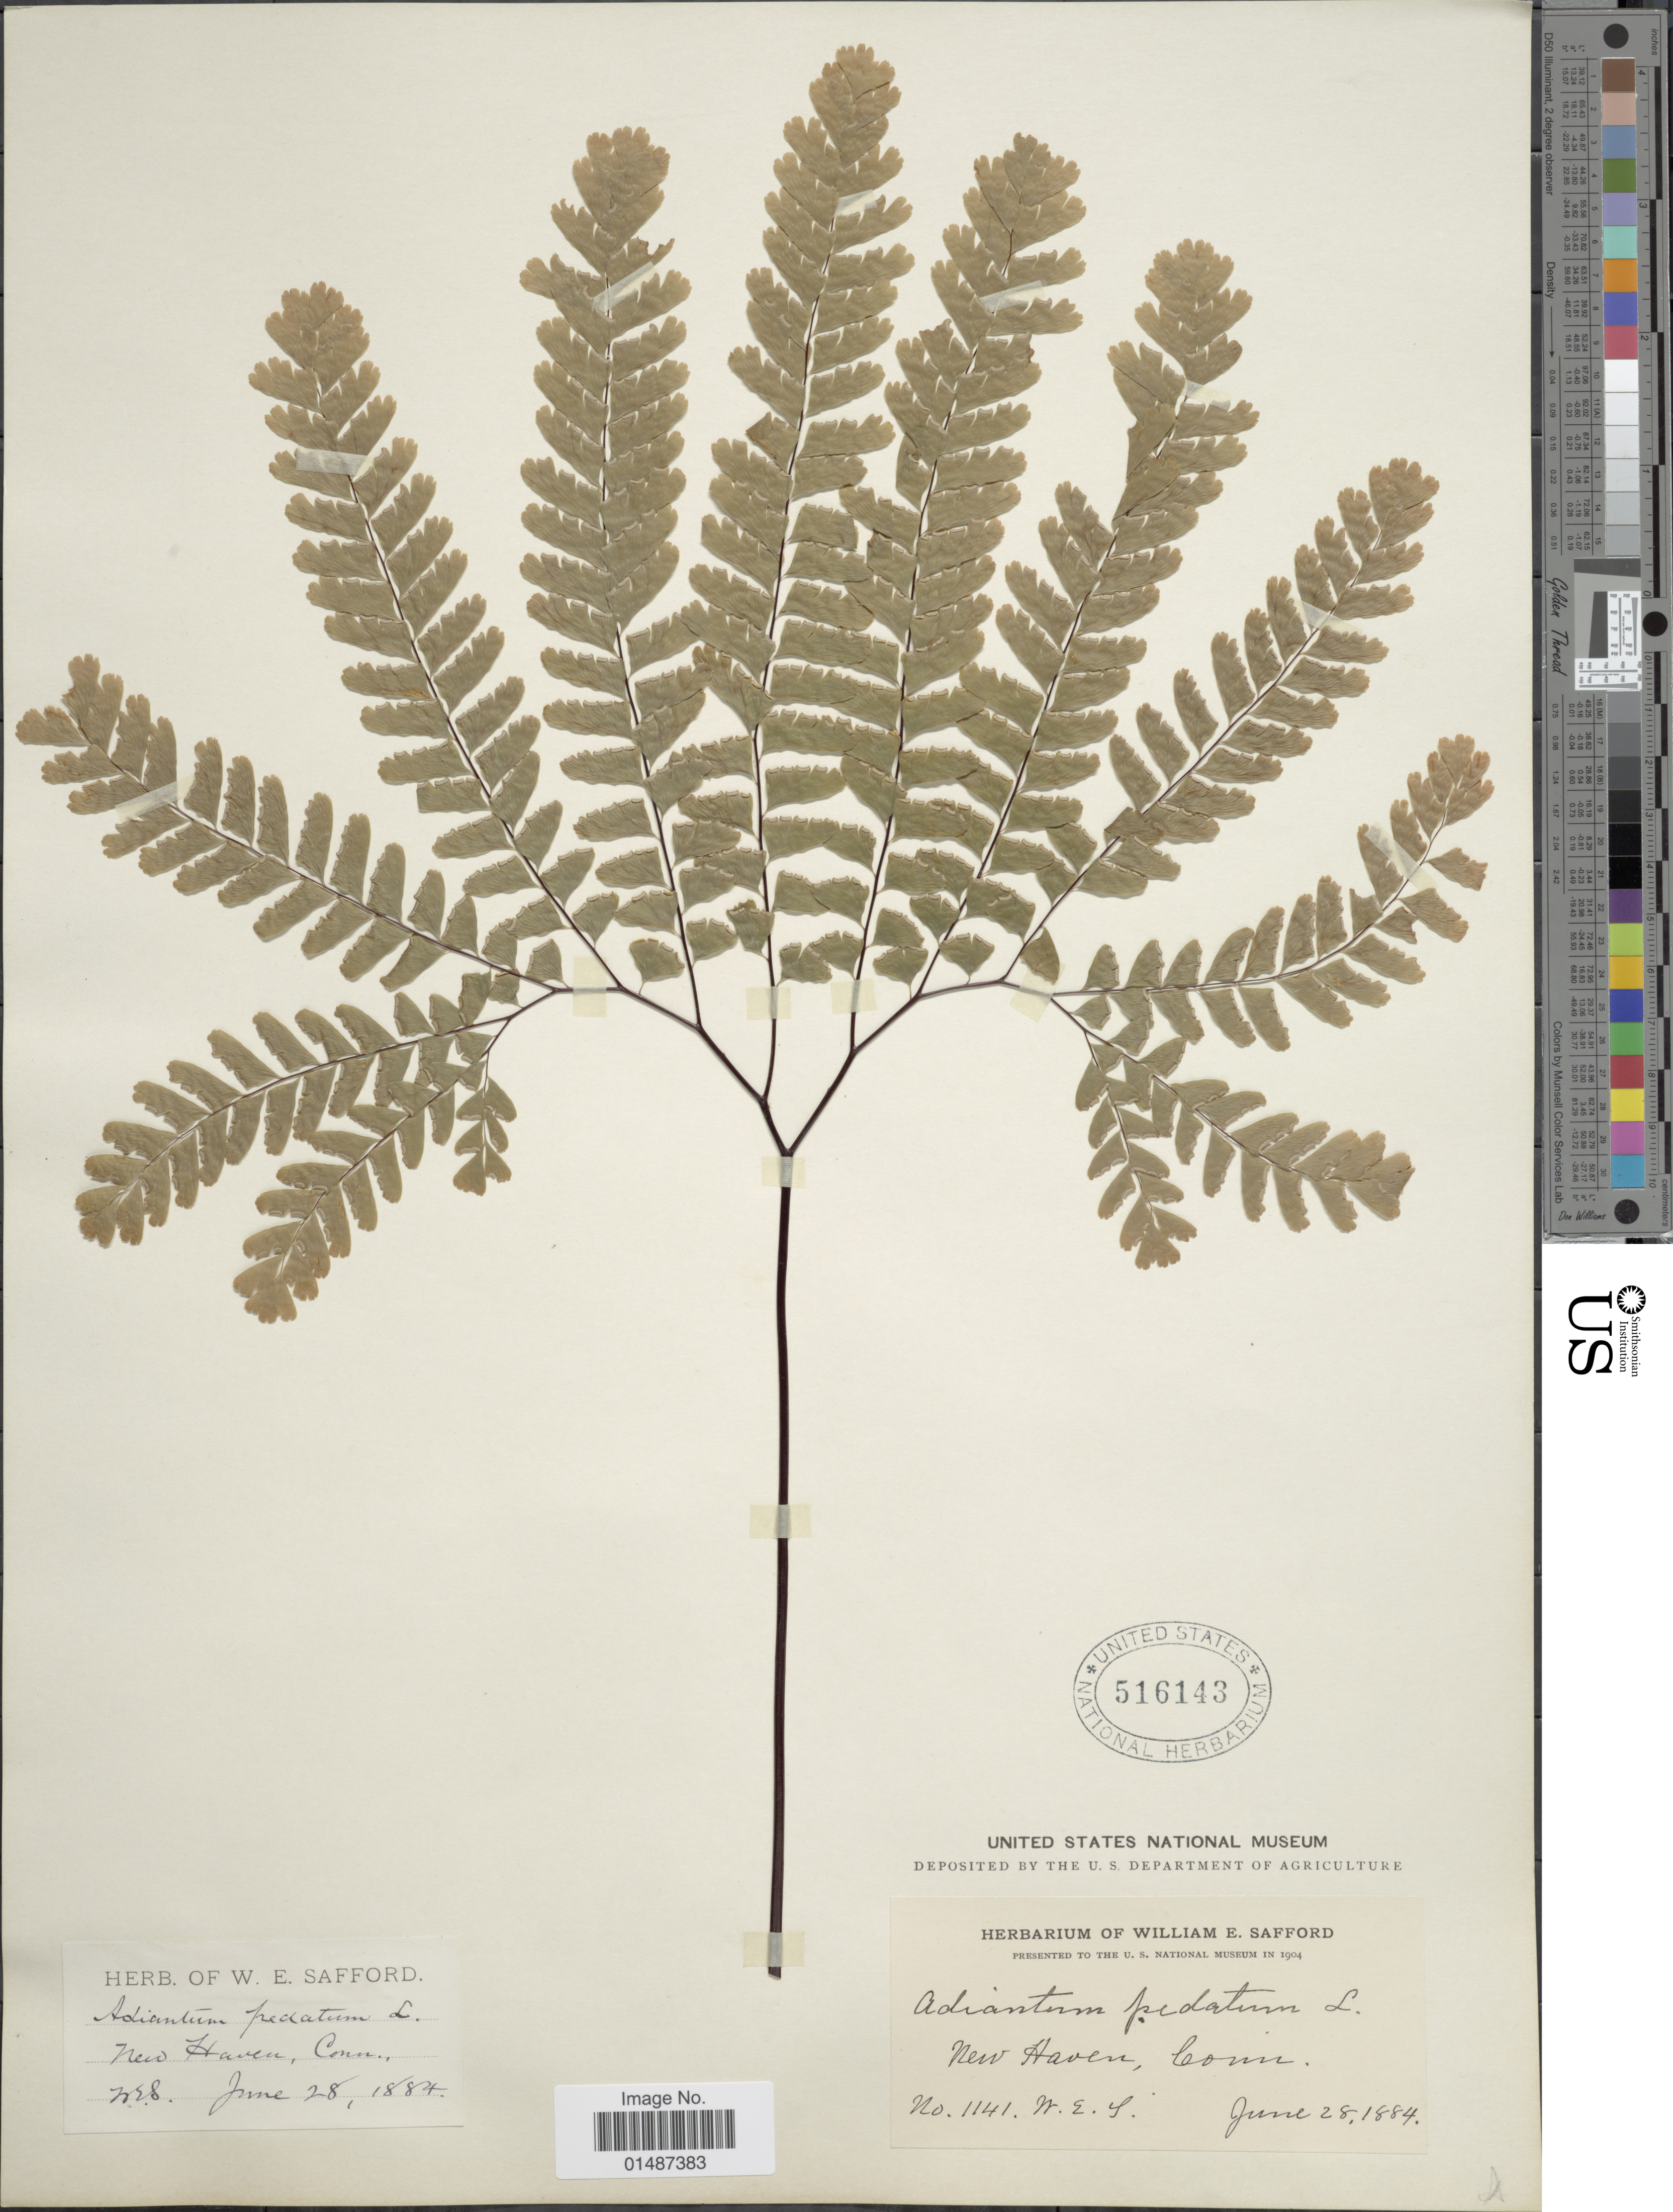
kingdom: Plantae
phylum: Tracheophyta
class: Polypodiopsida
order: Polypodiales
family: Pteridaceae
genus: Adiantum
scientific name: Adiantum pedatum var. pedatum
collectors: W. E. Safford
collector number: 1141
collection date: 1884-06-28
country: United States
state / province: Connecticut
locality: New Haven.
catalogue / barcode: US 516143